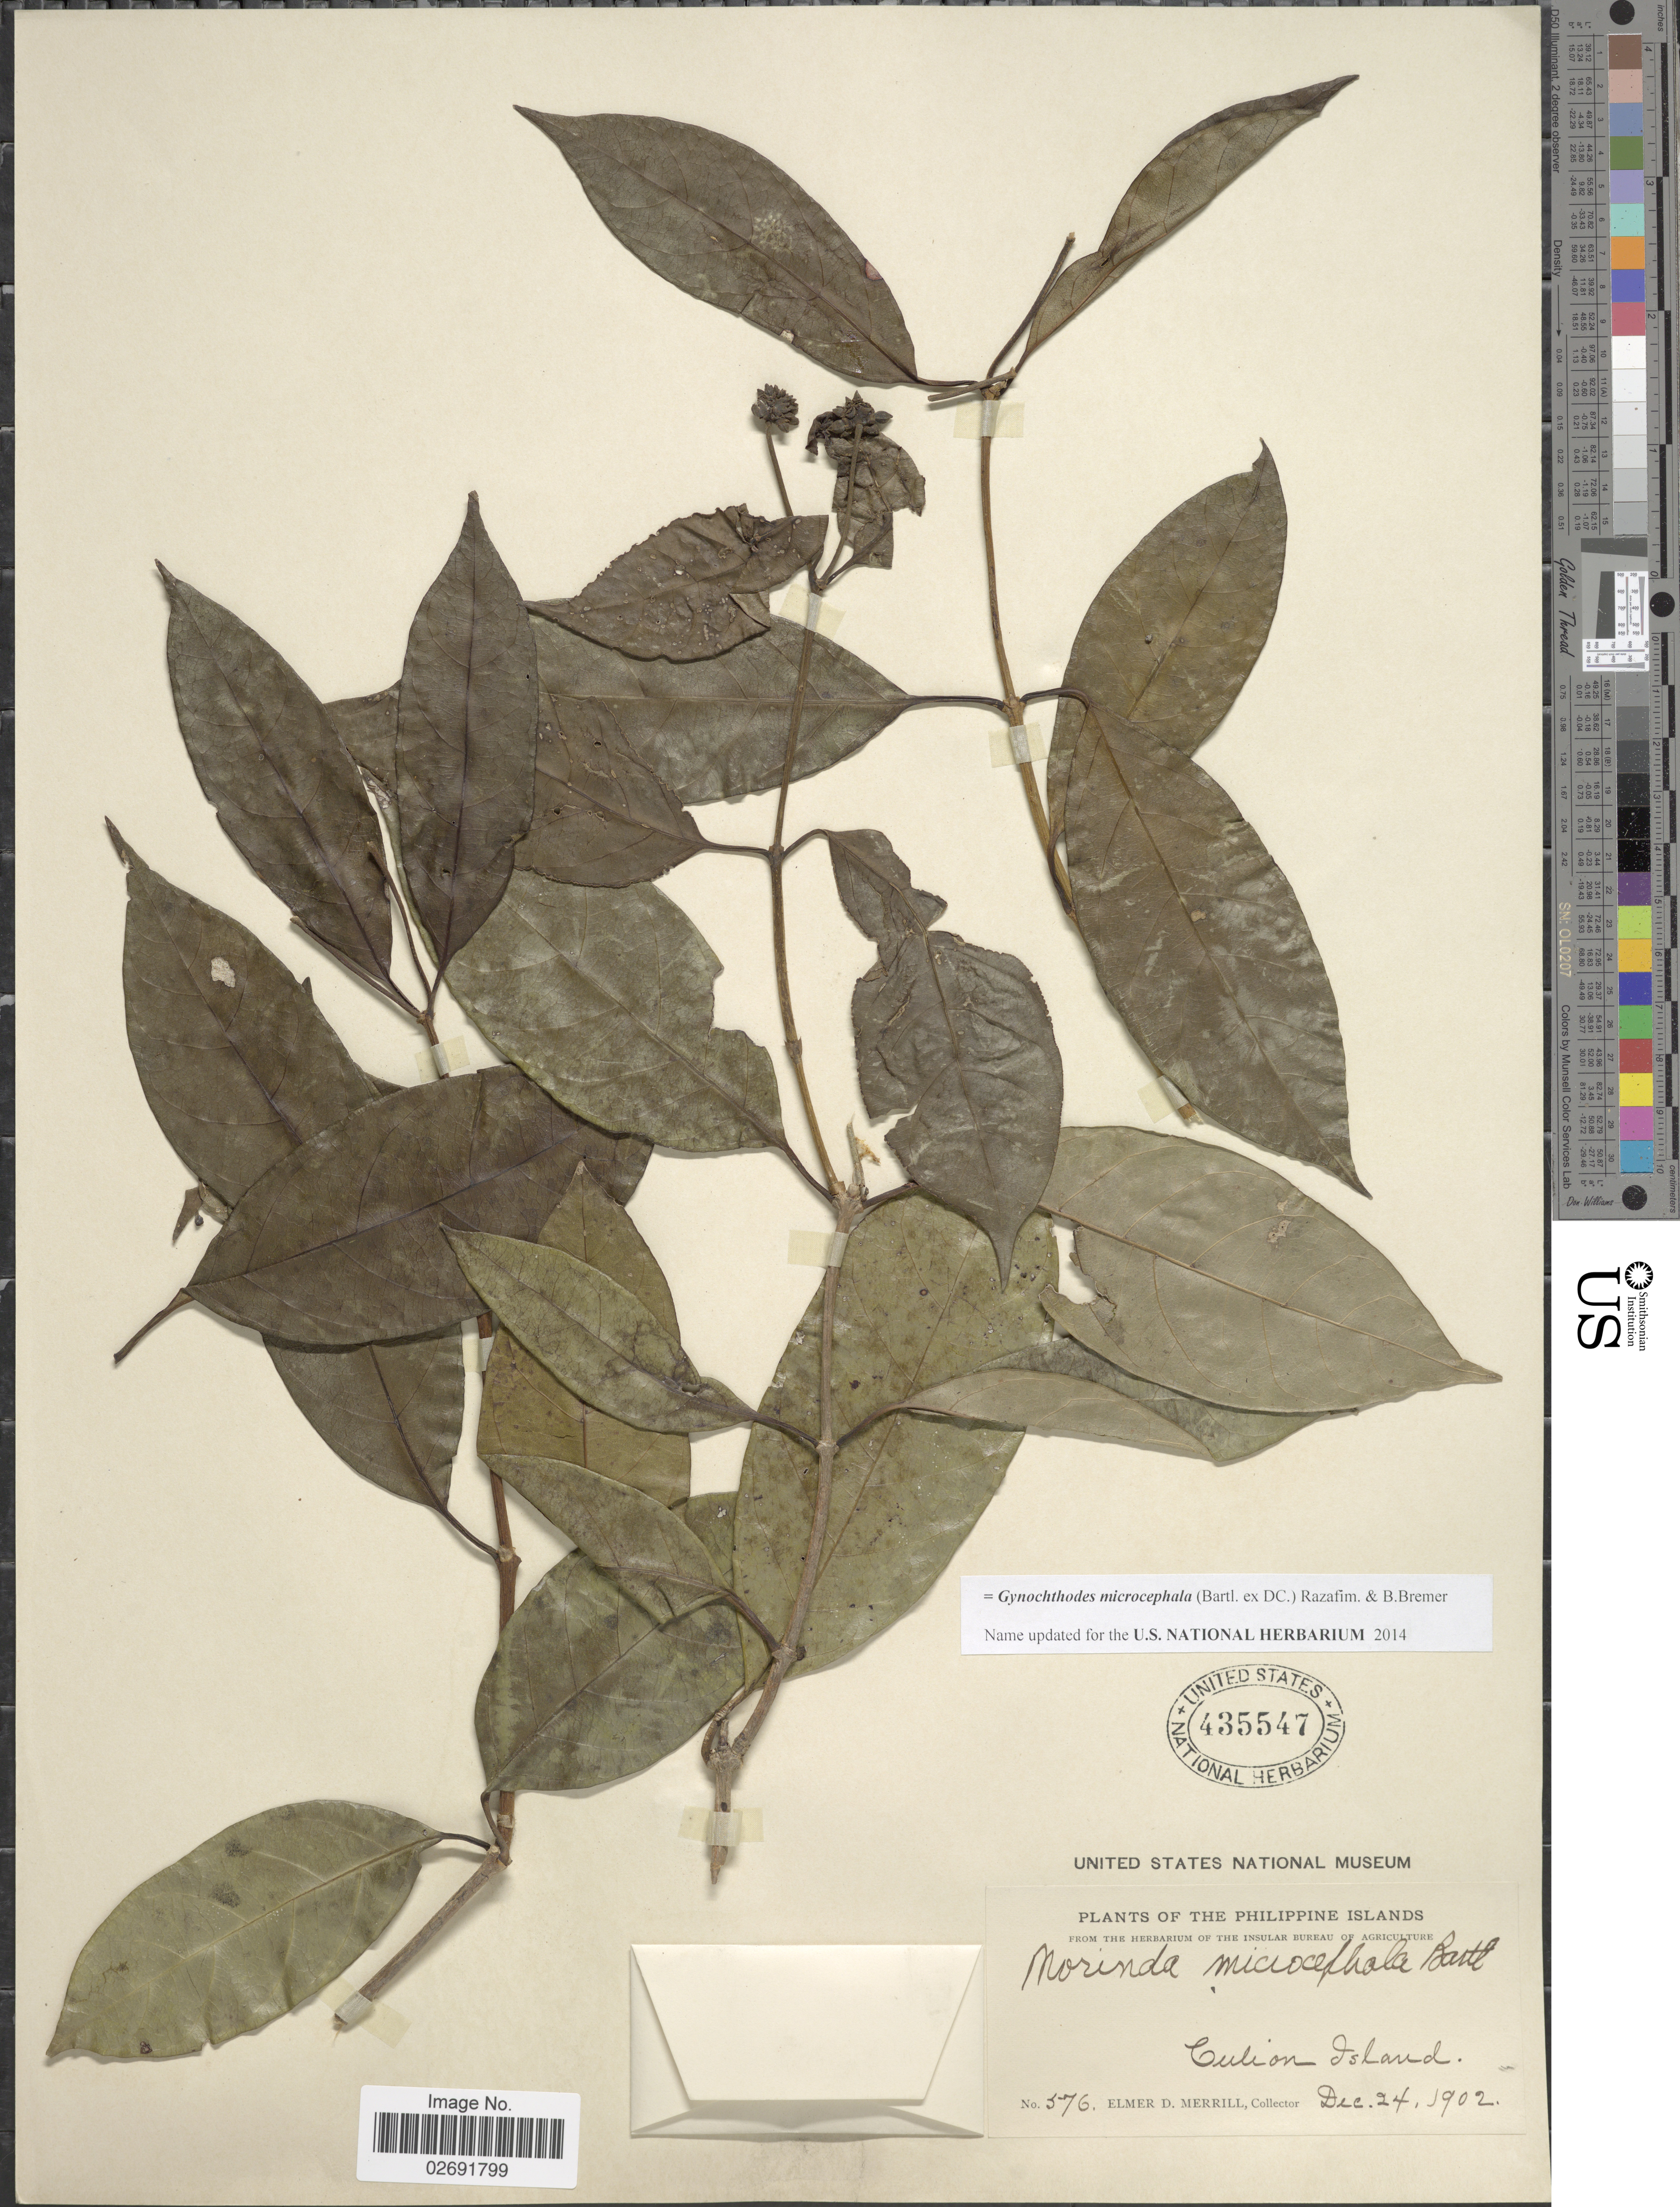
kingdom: Plantae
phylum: Tracheophyta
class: Magnoliopsida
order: Gentianales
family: Rubiaceae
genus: Gynochthodes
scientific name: Gynochthodes microcephala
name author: (Bartl. ex DC.) Razafim. & B. Bremer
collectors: E. D. Merrill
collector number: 576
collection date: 1902-12-24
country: Philippines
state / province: Mimaropa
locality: The Philippine Islands, Culion Island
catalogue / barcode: US 435547